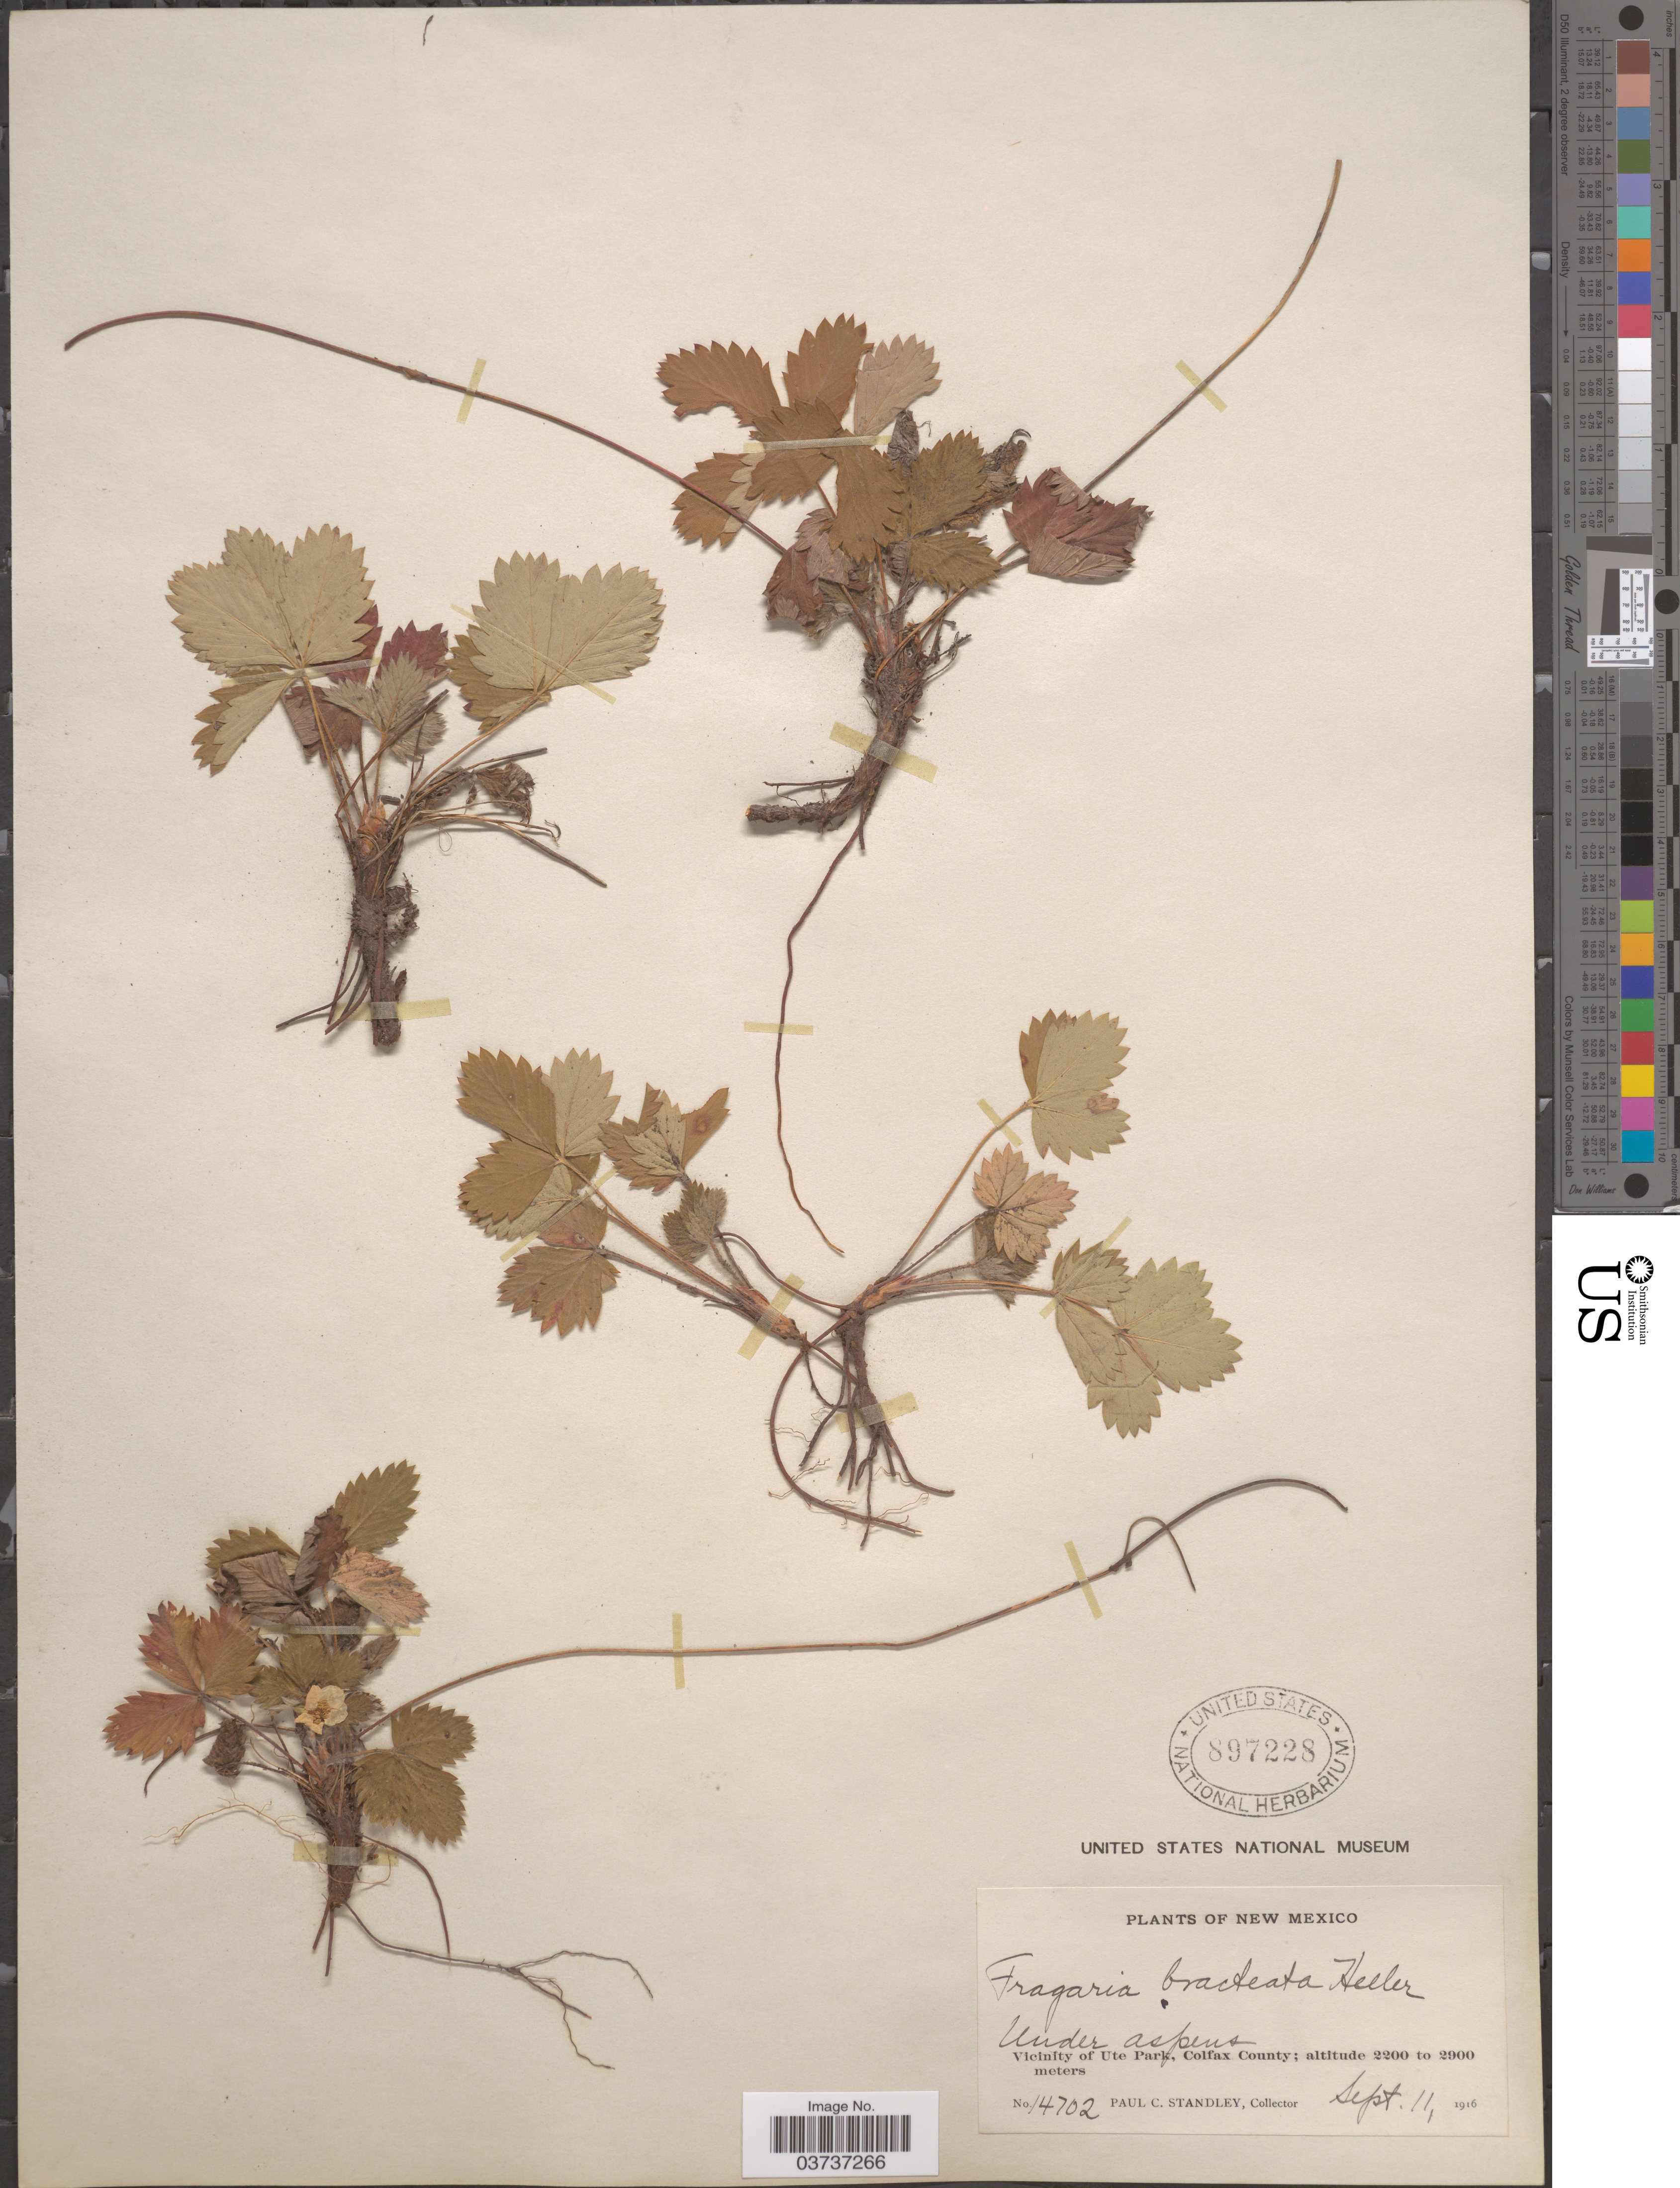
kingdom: Plantae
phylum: Tracheophyta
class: Magnoliopsida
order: Rosales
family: Rosaceae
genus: Fragaria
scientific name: Fragaria vesca var. bracteata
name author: (A. Heller) R.J. Davis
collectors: P. C. Standley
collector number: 14702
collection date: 1916-09-11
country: United States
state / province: New Mexico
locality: Vicinity of Ute Park, Colfax County.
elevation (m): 2200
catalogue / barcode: US 897228